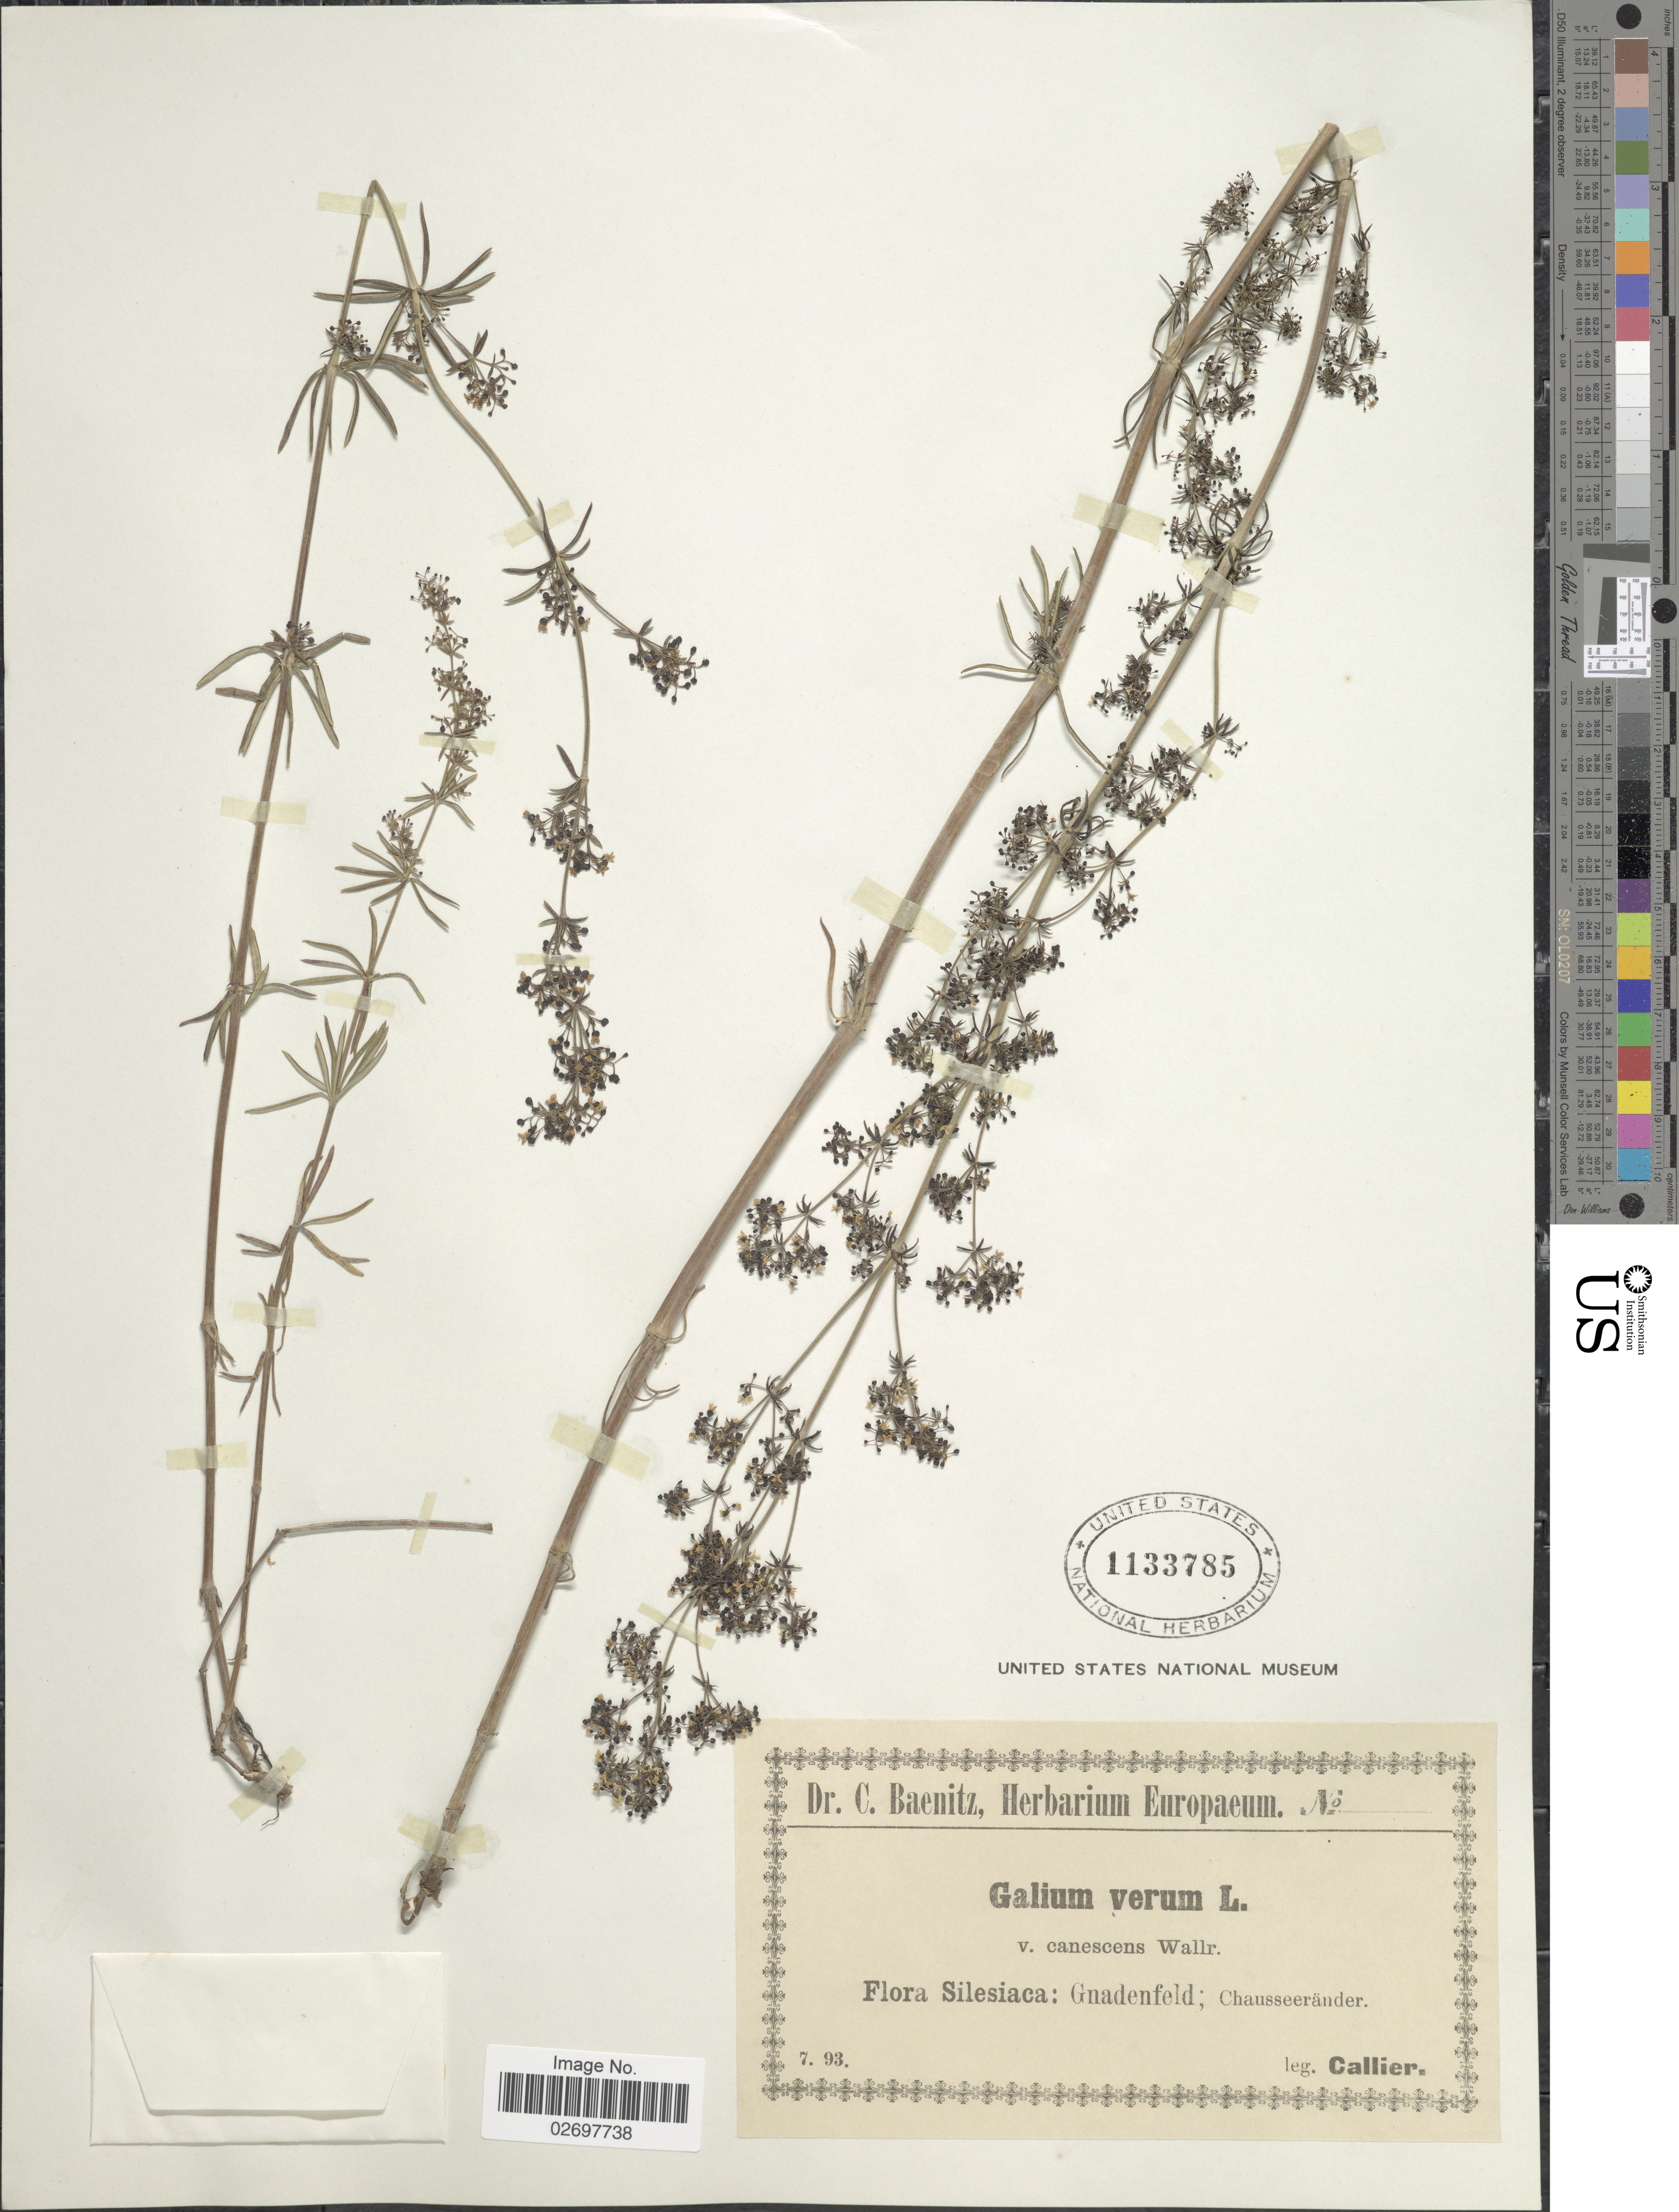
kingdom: Plantae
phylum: Tracheophyta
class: Magnoliopsida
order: Gentianales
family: Rubiaceae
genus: Galium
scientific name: Galium verum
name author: L.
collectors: -- Callier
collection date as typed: Transcribed d/m/y: /7/93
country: Poland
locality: Silesiaca: Gnadenfeld; Chausseerander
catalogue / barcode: US 1133785